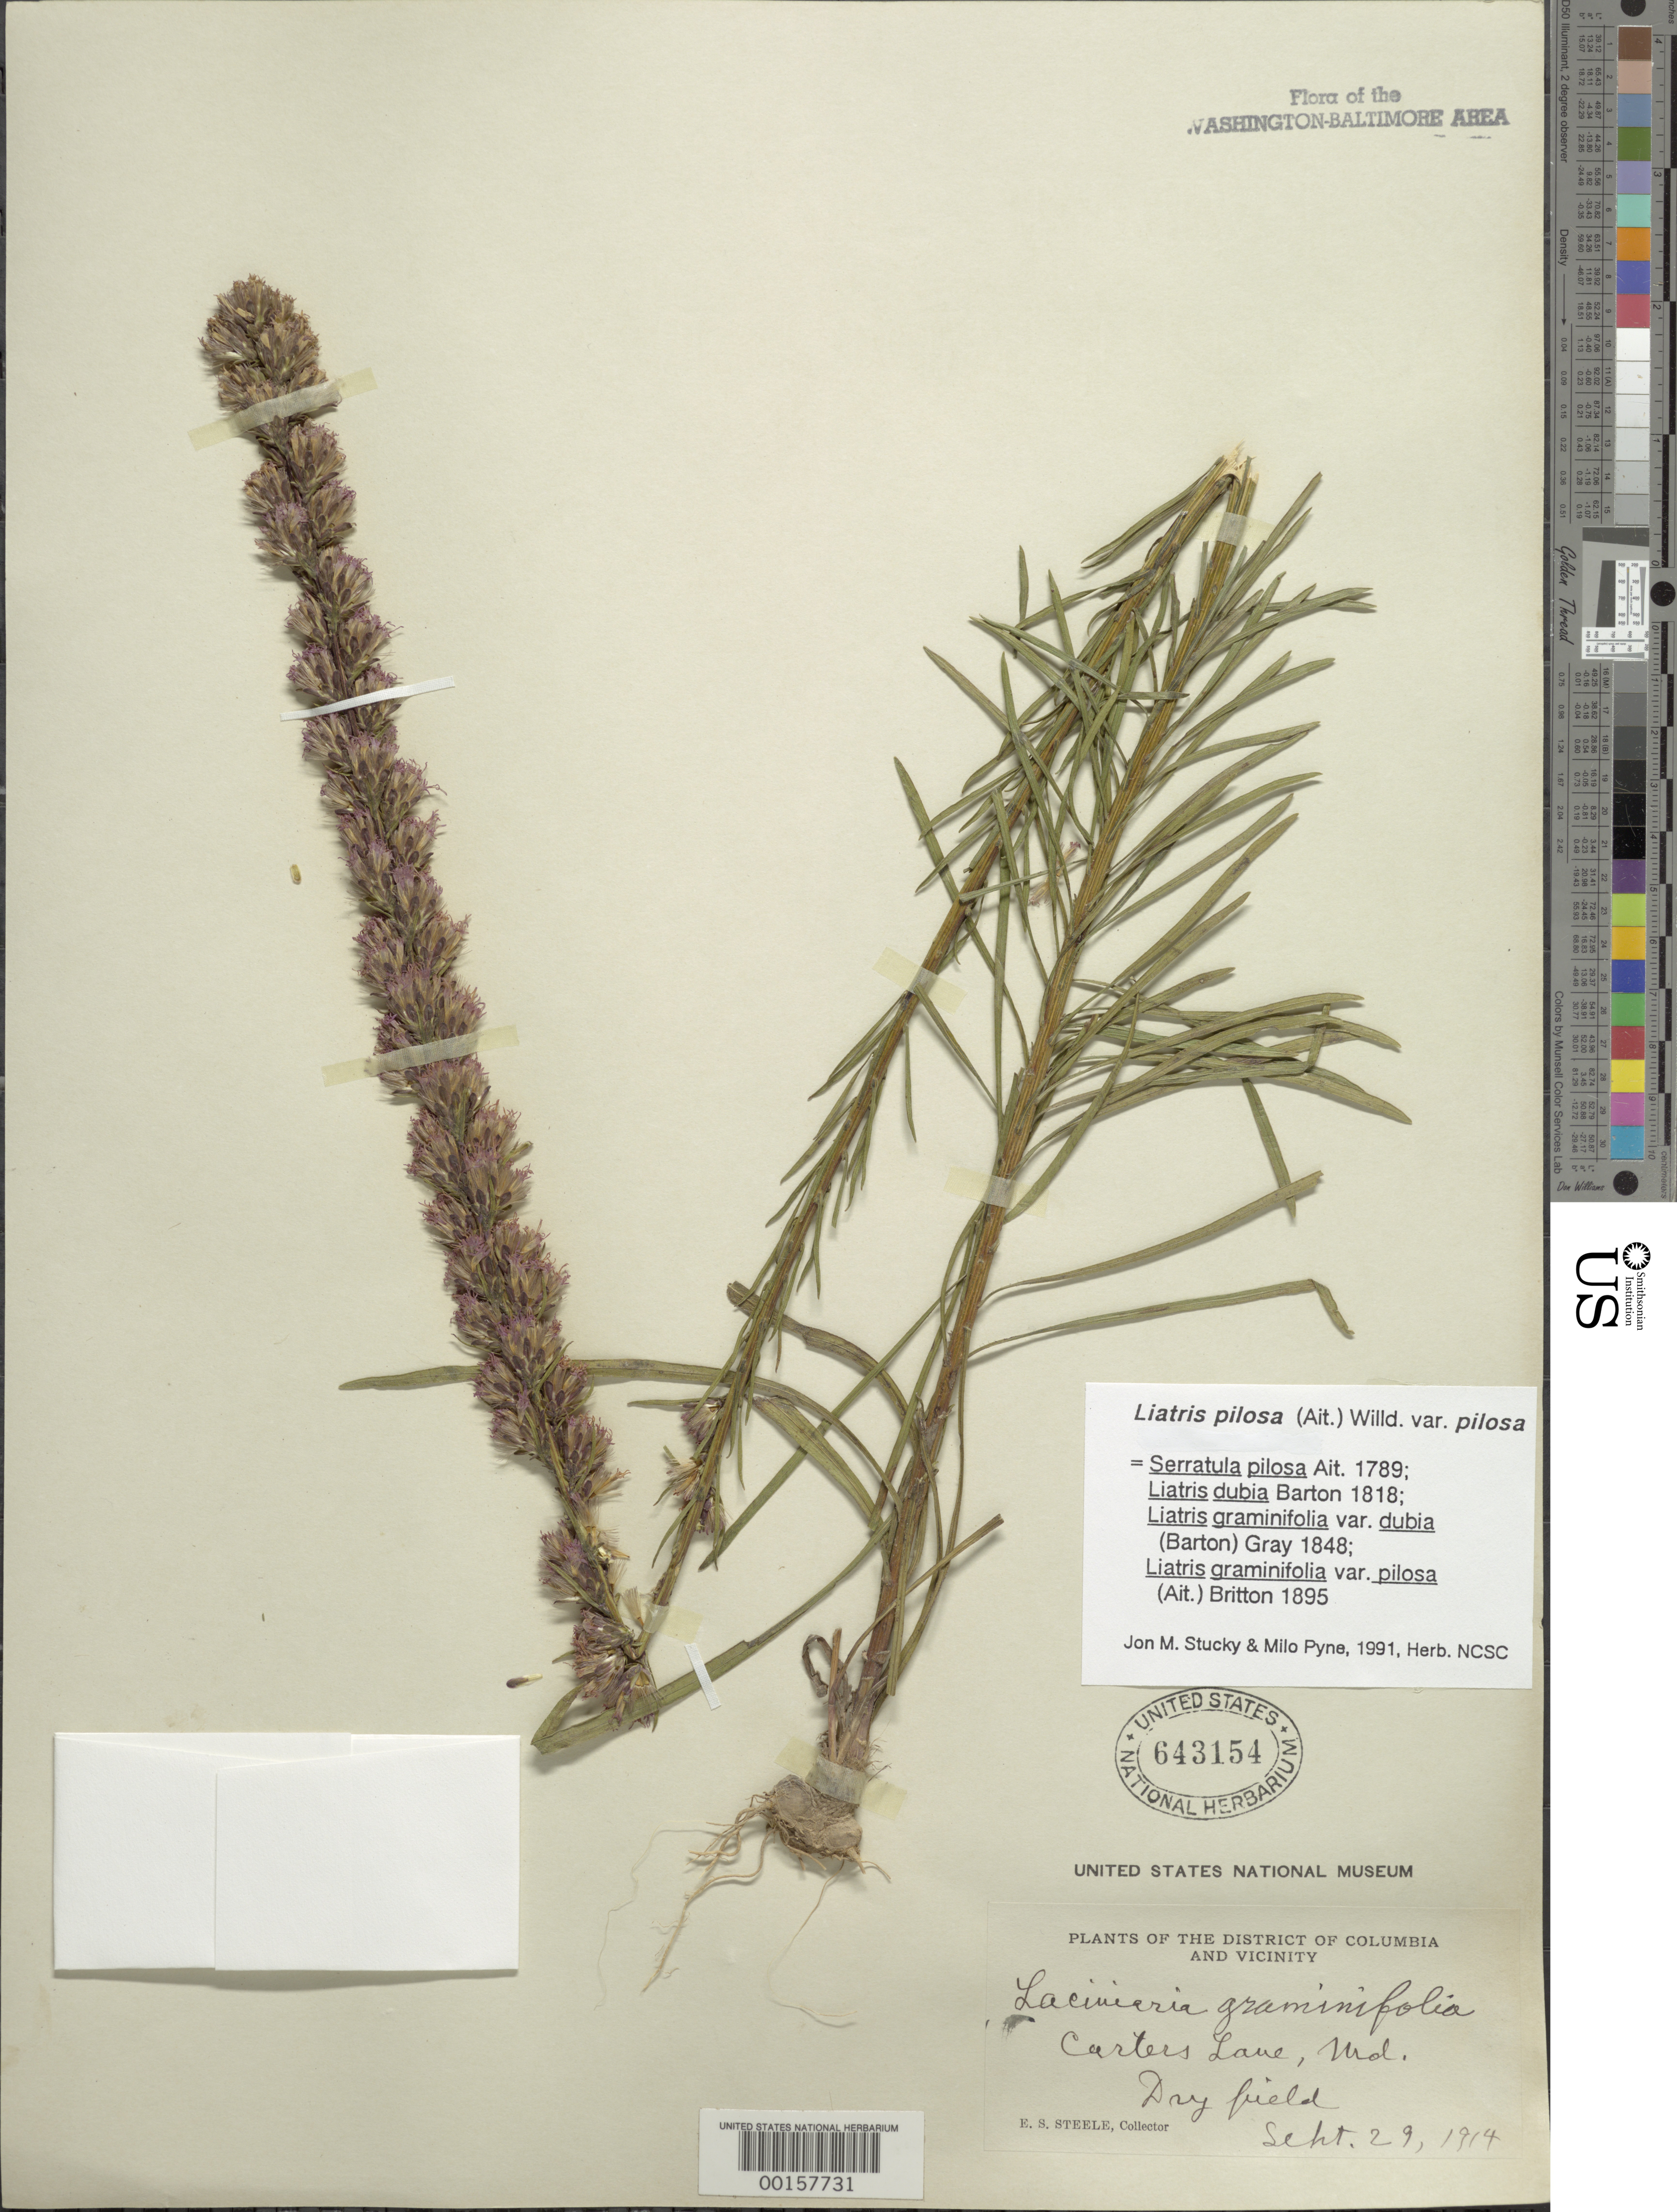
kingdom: Plantae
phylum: Tracheophyta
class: Magnoliopsida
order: Asterales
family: Asteraceae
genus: Liatris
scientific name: Liatris pilosa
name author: (Aiton) Willd.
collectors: E. Steele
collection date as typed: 29 Sep 1914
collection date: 1914-09-29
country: United States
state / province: Maryland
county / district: Howard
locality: Carters Lane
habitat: Dry field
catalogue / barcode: US 643154